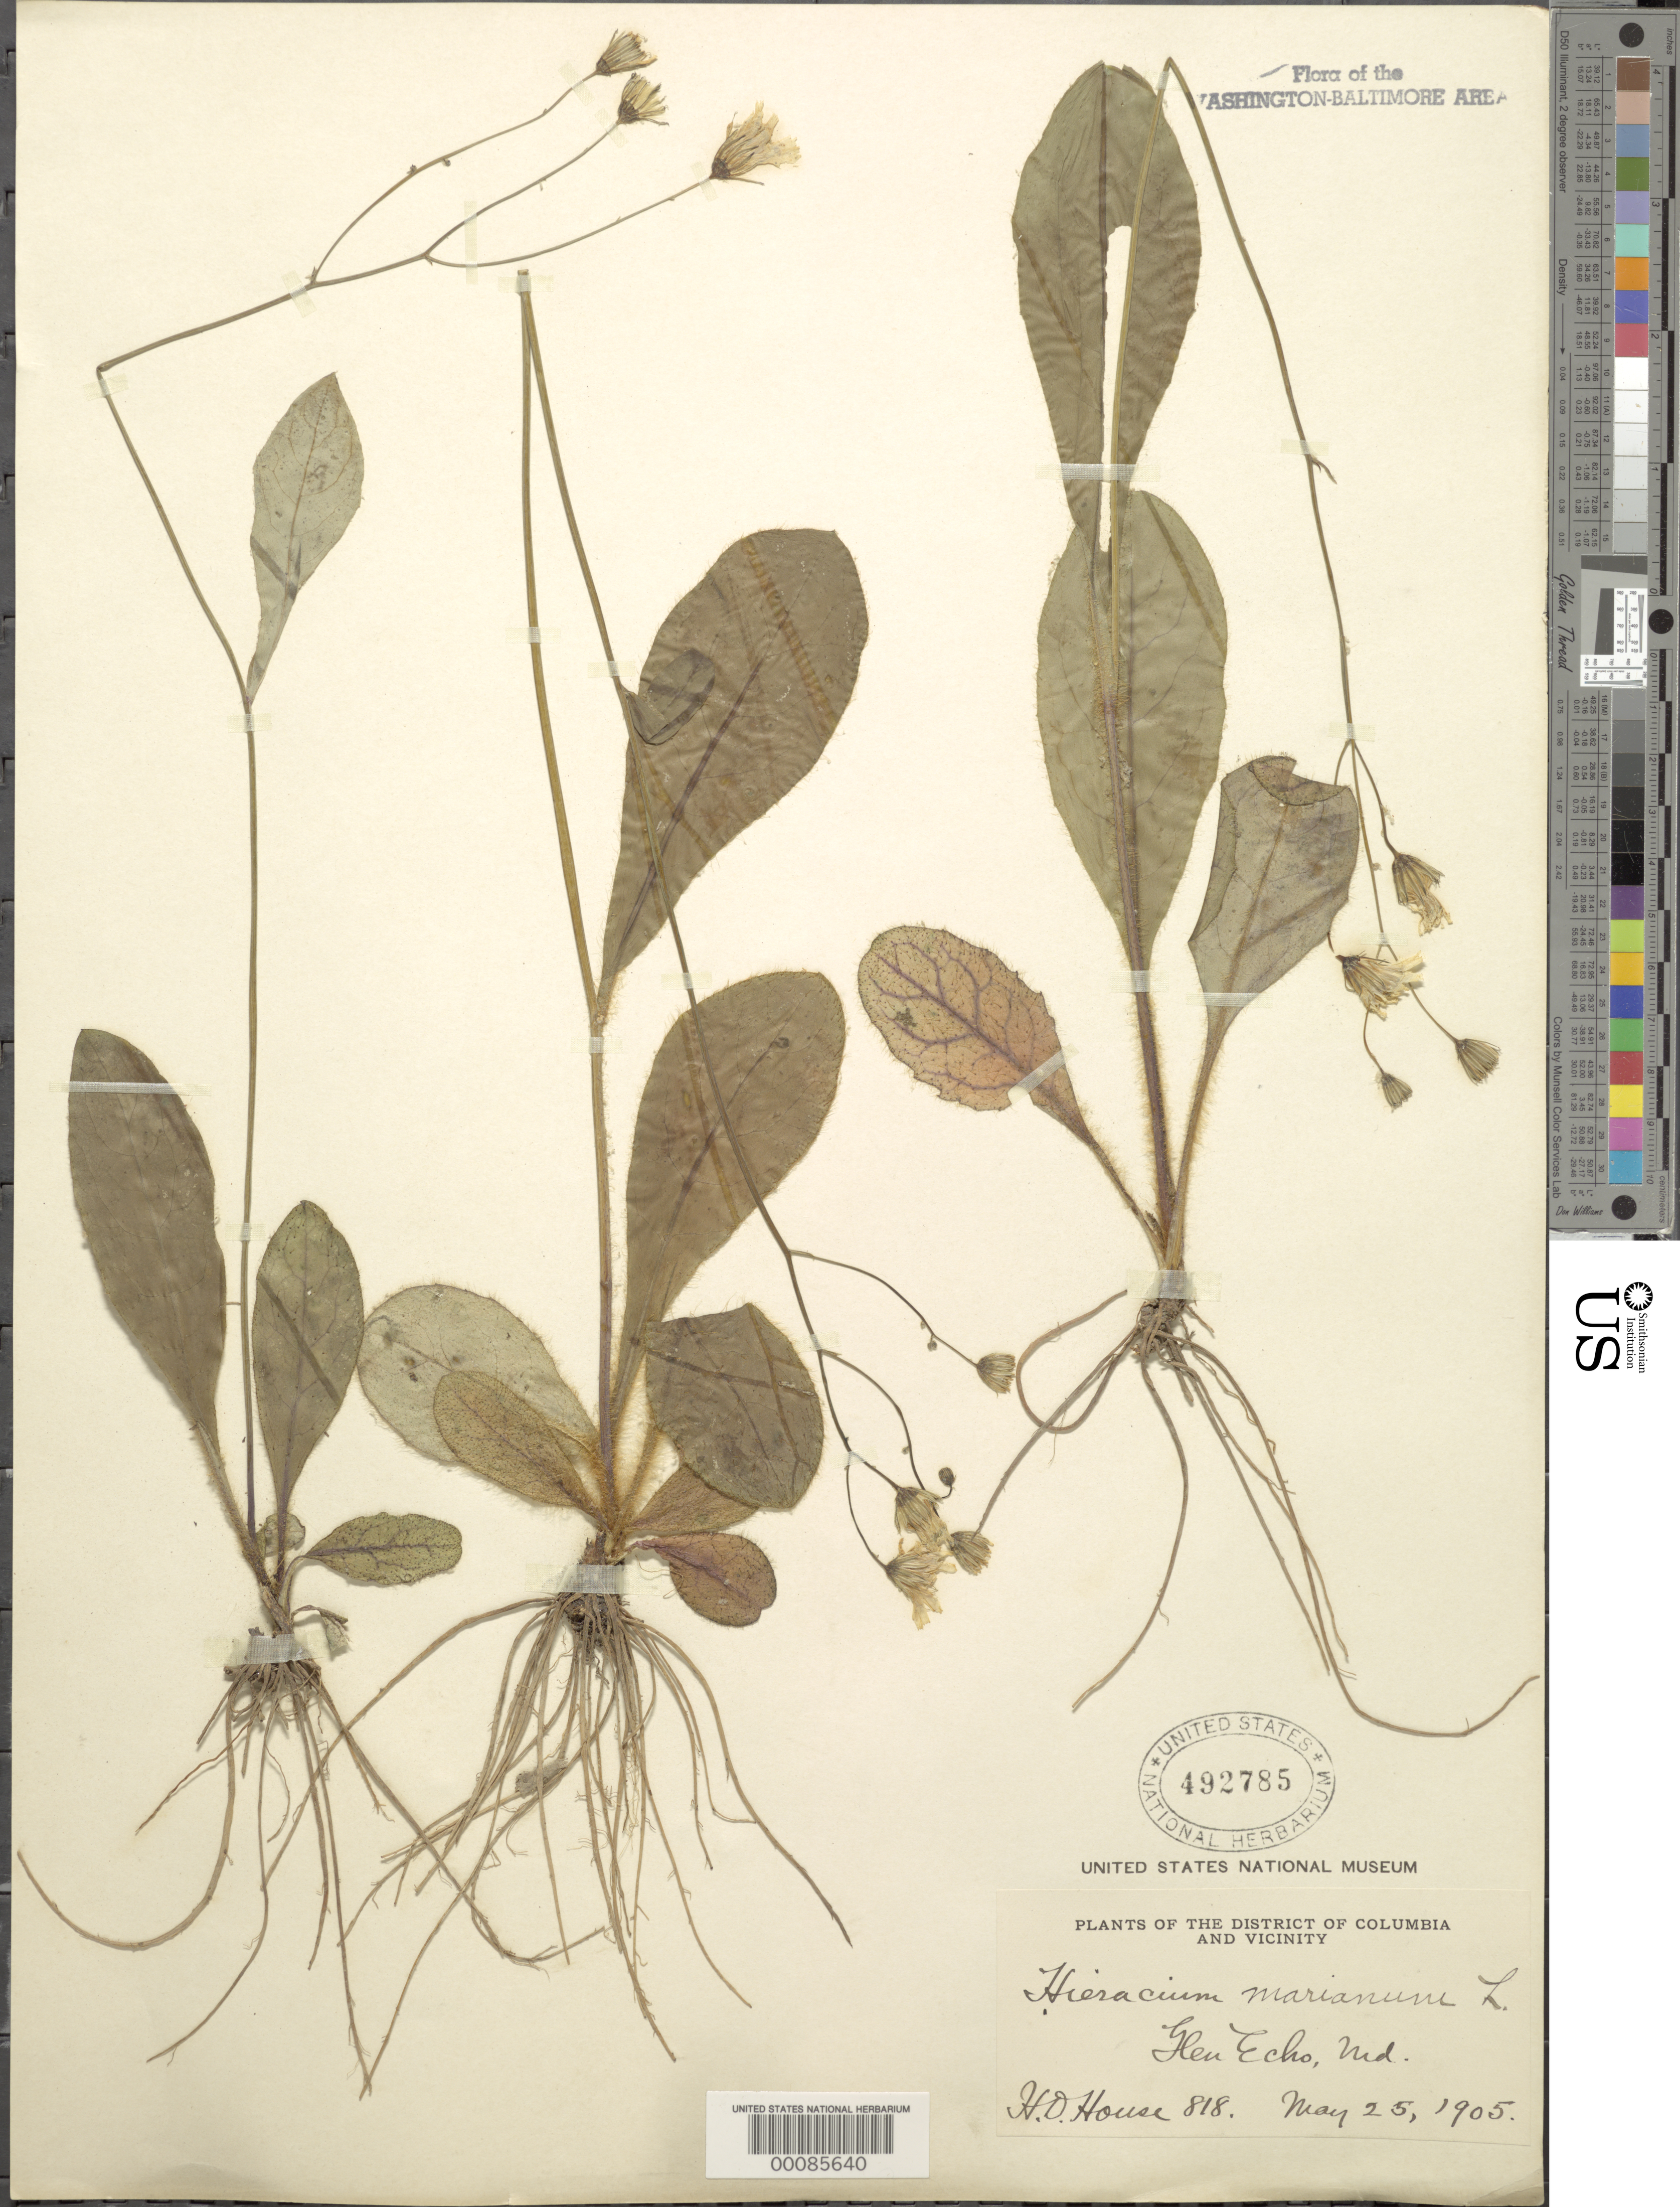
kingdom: Plantae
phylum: Tracheophyta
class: Magnoliopsida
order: Asterales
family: Asteraceae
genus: Hieracium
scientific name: Hieracium marianum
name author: Willd.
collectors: H. D. House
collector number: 818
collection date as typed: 25 May 1905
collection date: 1905-05-25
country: United States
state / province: Maryland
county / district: Montgomery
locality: Glen Echo C. & O. Canal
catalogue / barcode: US 492785